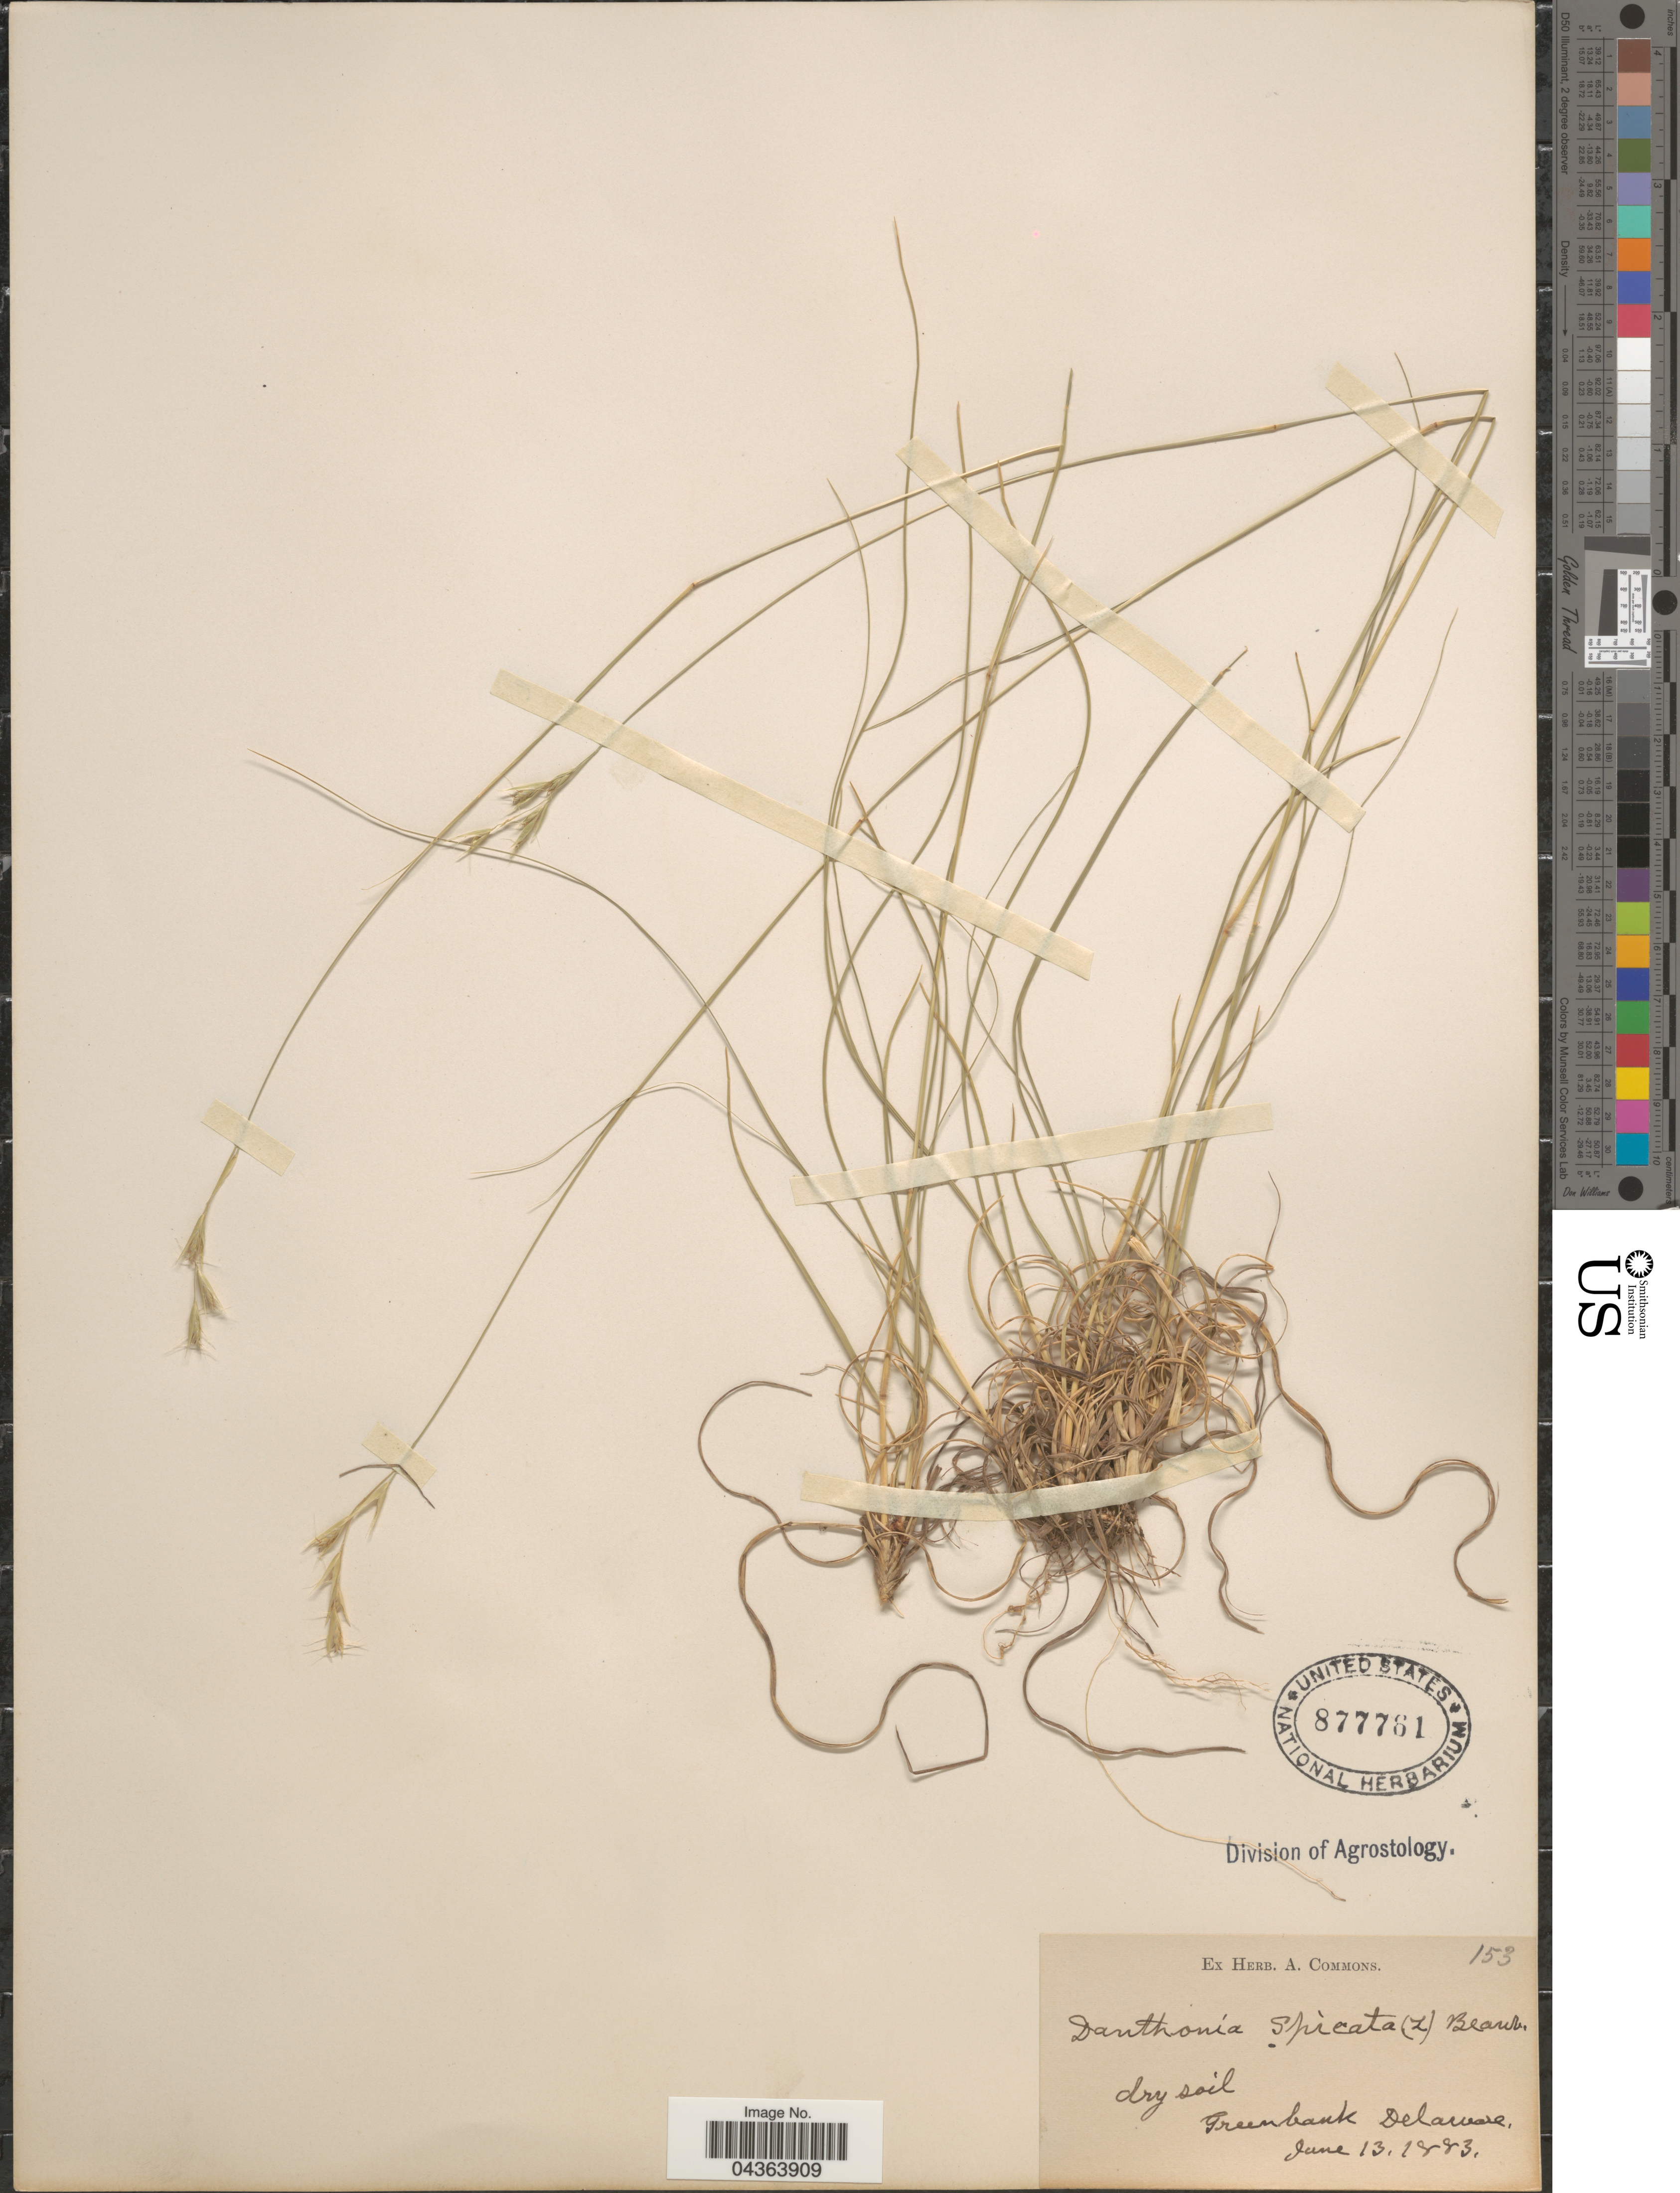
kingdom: Plantae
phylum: Tracheophyta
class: Liliopsida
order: Poales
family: Poaceae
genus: Danthonia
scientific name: Danthonia spicata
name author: (L.) P. Beauv. ex Roem. & Schult.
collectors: ex herb. A. Commons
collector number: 153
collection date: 1883-06-13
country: United States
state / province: Delaware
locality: Greenbank.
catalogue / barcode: US 877761